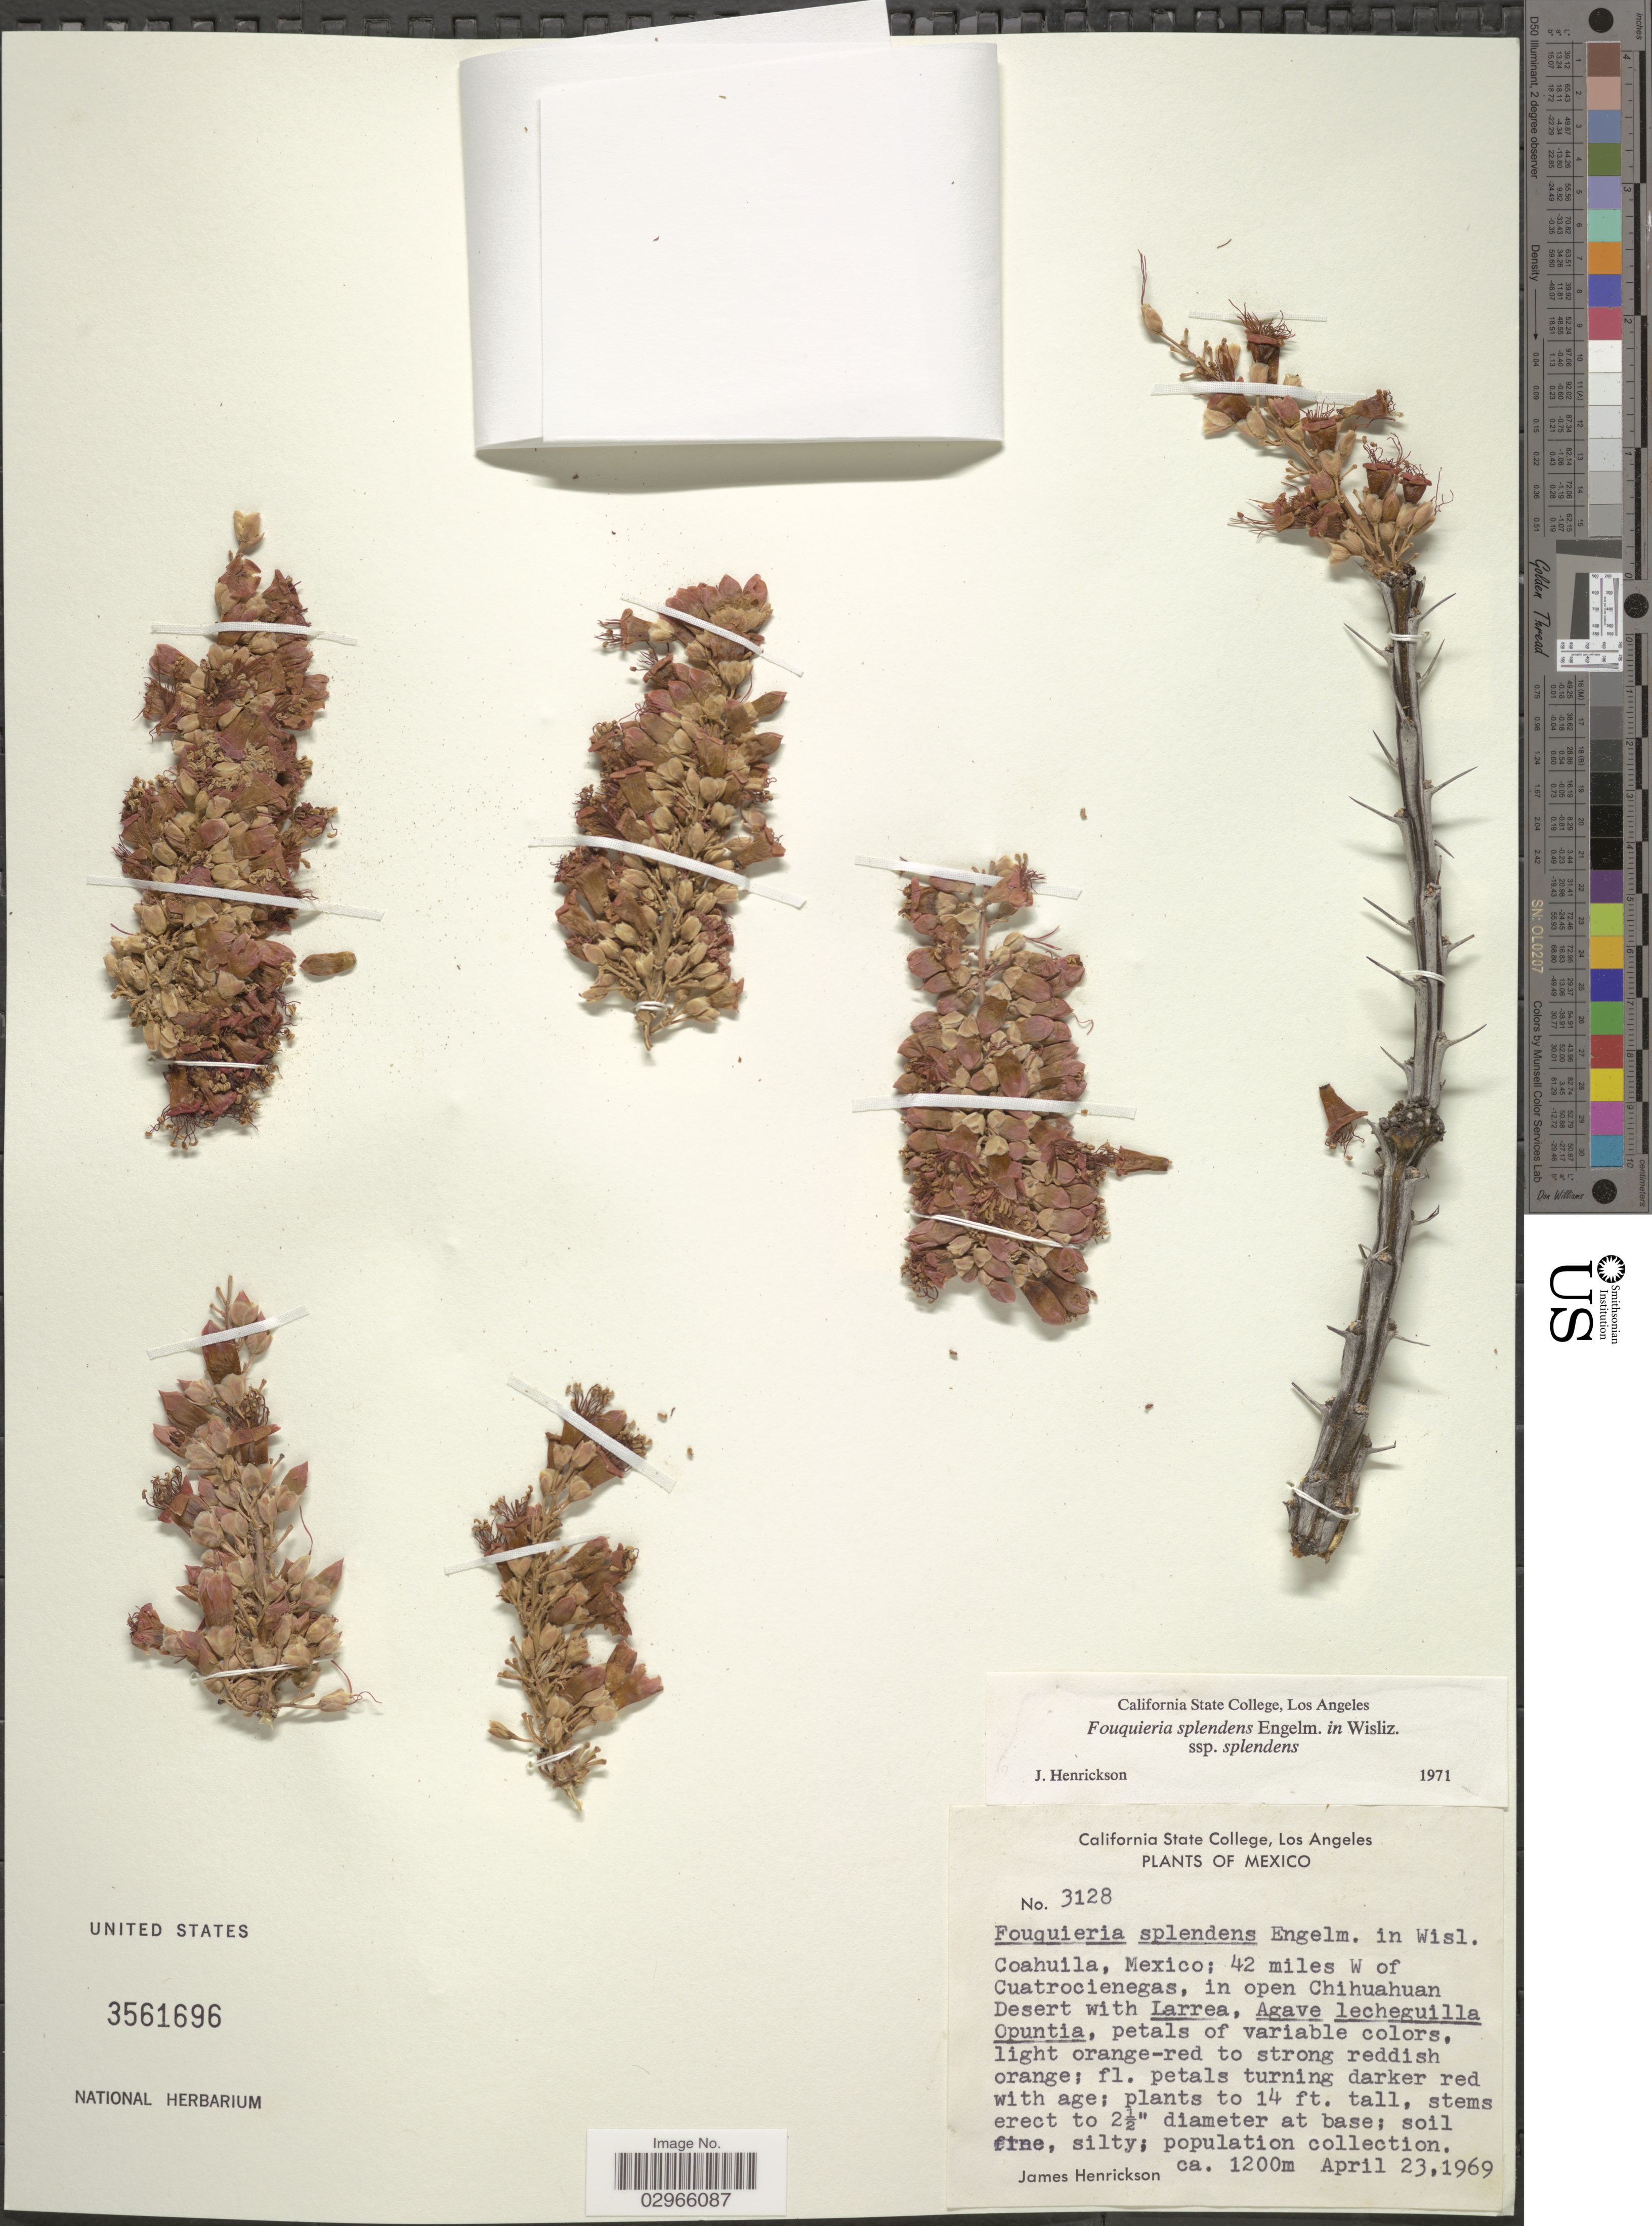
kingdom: Plantae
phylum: Tracheophyta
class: Magnoliopsida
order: Ericales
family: Fouquieriaceae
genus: Fouquieria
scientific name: Fouquieria splendens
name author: Engelm.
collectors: J. Henrickson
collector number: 3128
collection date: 1969-04-23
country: Mexico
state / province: Coahuila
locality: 42 miles W of Cuatrocienegas, in open Chihuahuan Desert.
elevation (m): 1200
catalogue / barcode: US 3561696